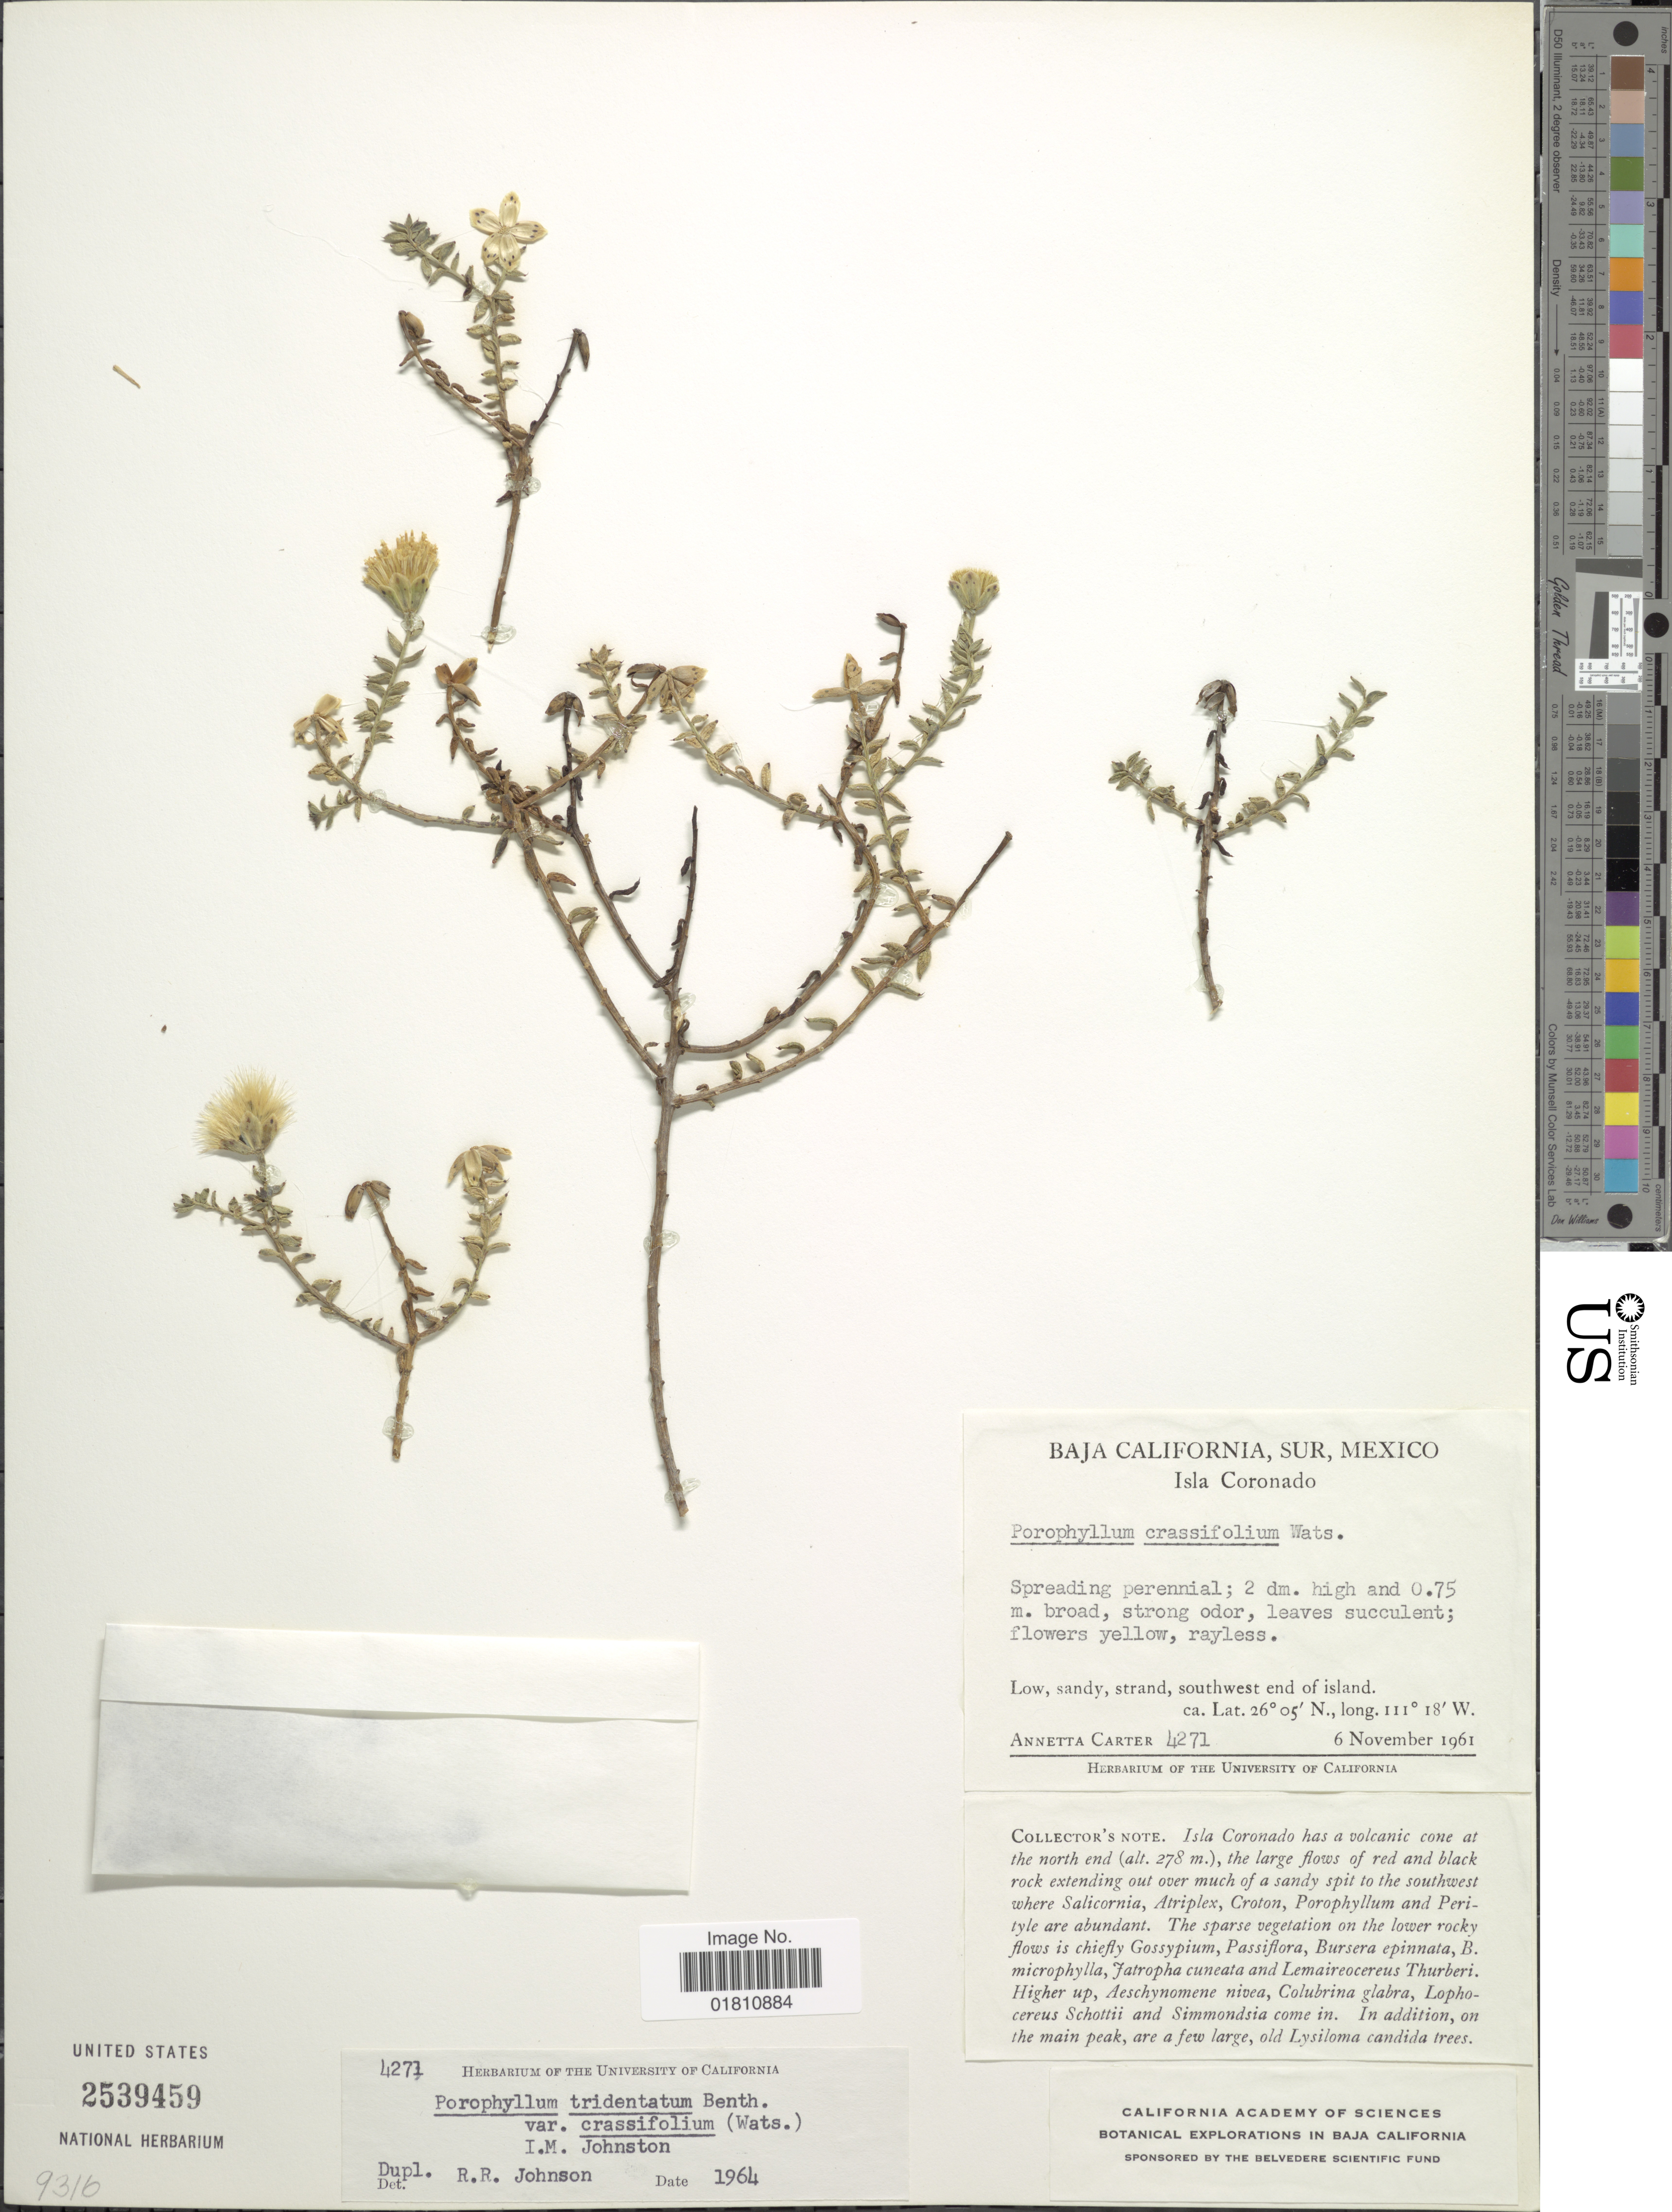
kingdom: Plantae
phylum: Tracheophyta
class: Magnoliopsida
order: Asterales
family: Asteraceae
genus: Bajacalia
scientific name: Bajacalia crassifolia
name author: (S. Watson) Loockerman et al.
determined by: Anzuinelli, M.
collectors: A. Carter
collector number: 4271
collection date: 1961-11-06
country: Mexico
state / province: Baja California Sur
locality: Isla Coronado, low, sandy, southwest end of island.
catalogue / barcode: US 2539459